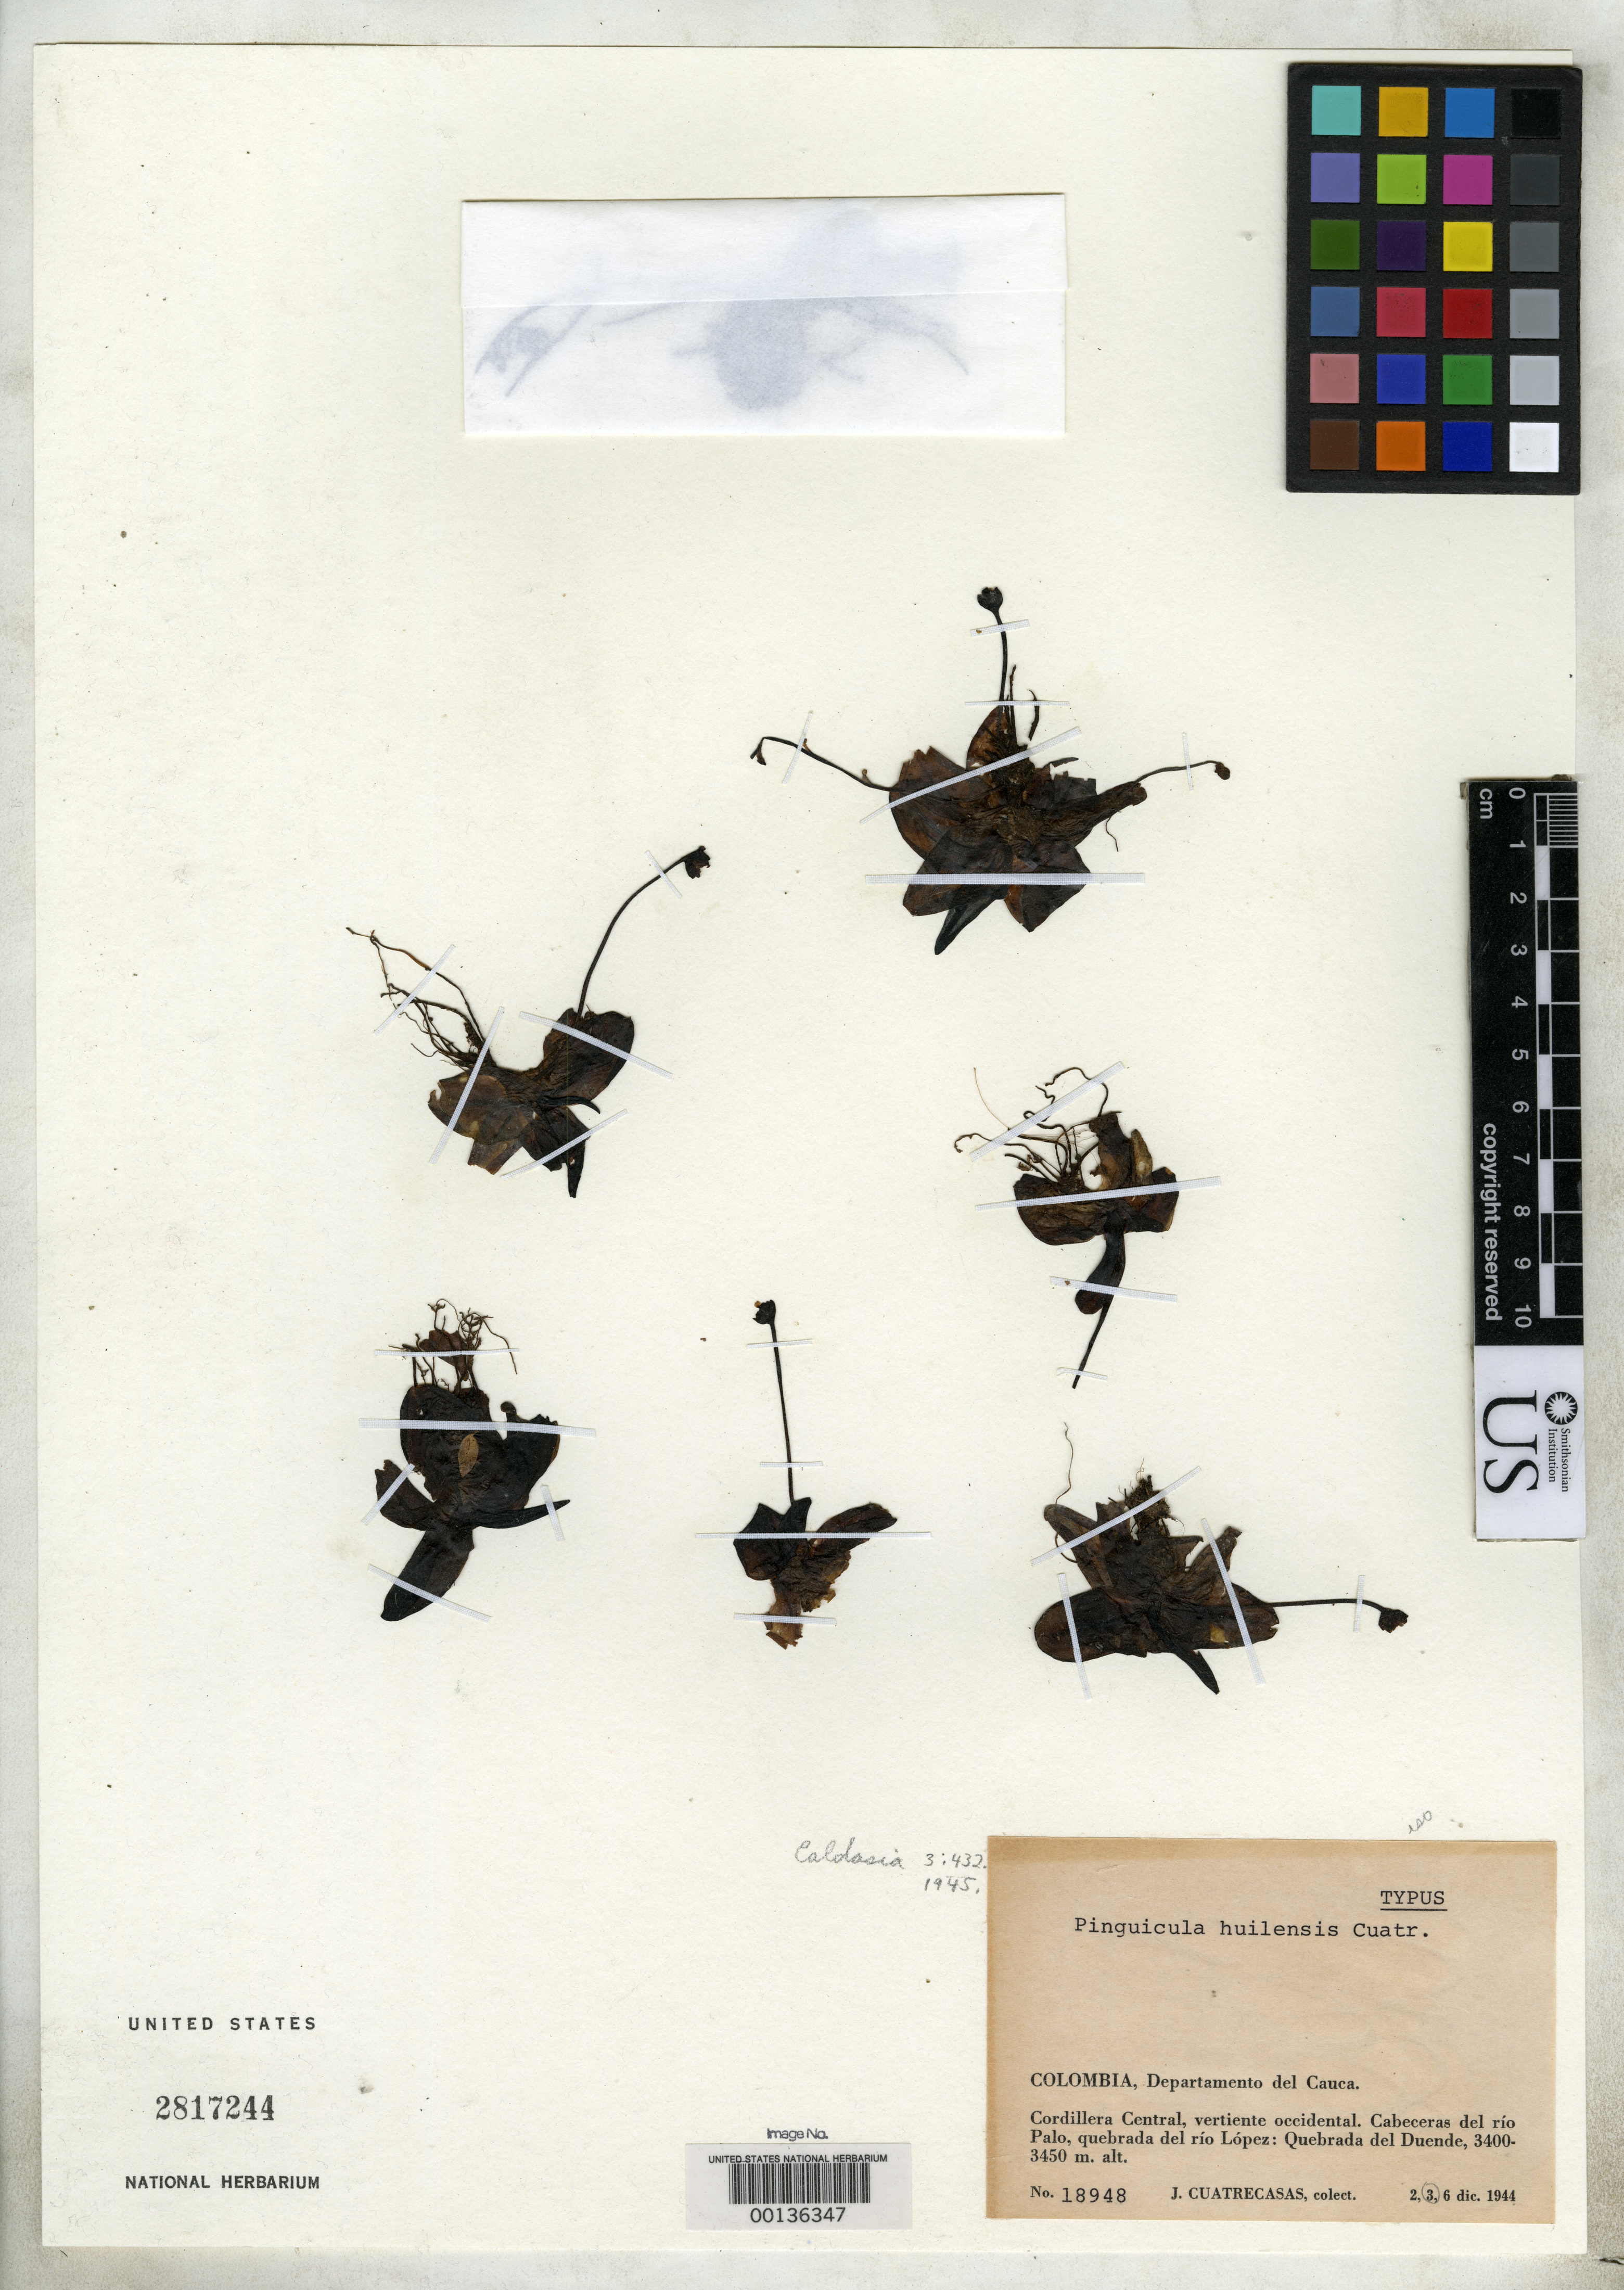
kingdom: Plantae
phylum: Tracheophyta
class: Magnoliopsida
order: Lamiales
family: Lentibulariaceae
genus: Pinguicula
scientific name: Pinguicula huilensis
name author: Cuatrec.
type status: Isotype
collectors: J. Cuatrecasas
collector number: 18948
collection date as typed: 03 Dec 1944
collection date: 1944-12-03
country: Colombia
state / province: Cauca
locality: Cabecera del Rio Palo, Quebrada del Rio Lopez.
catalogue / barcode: US 2817244